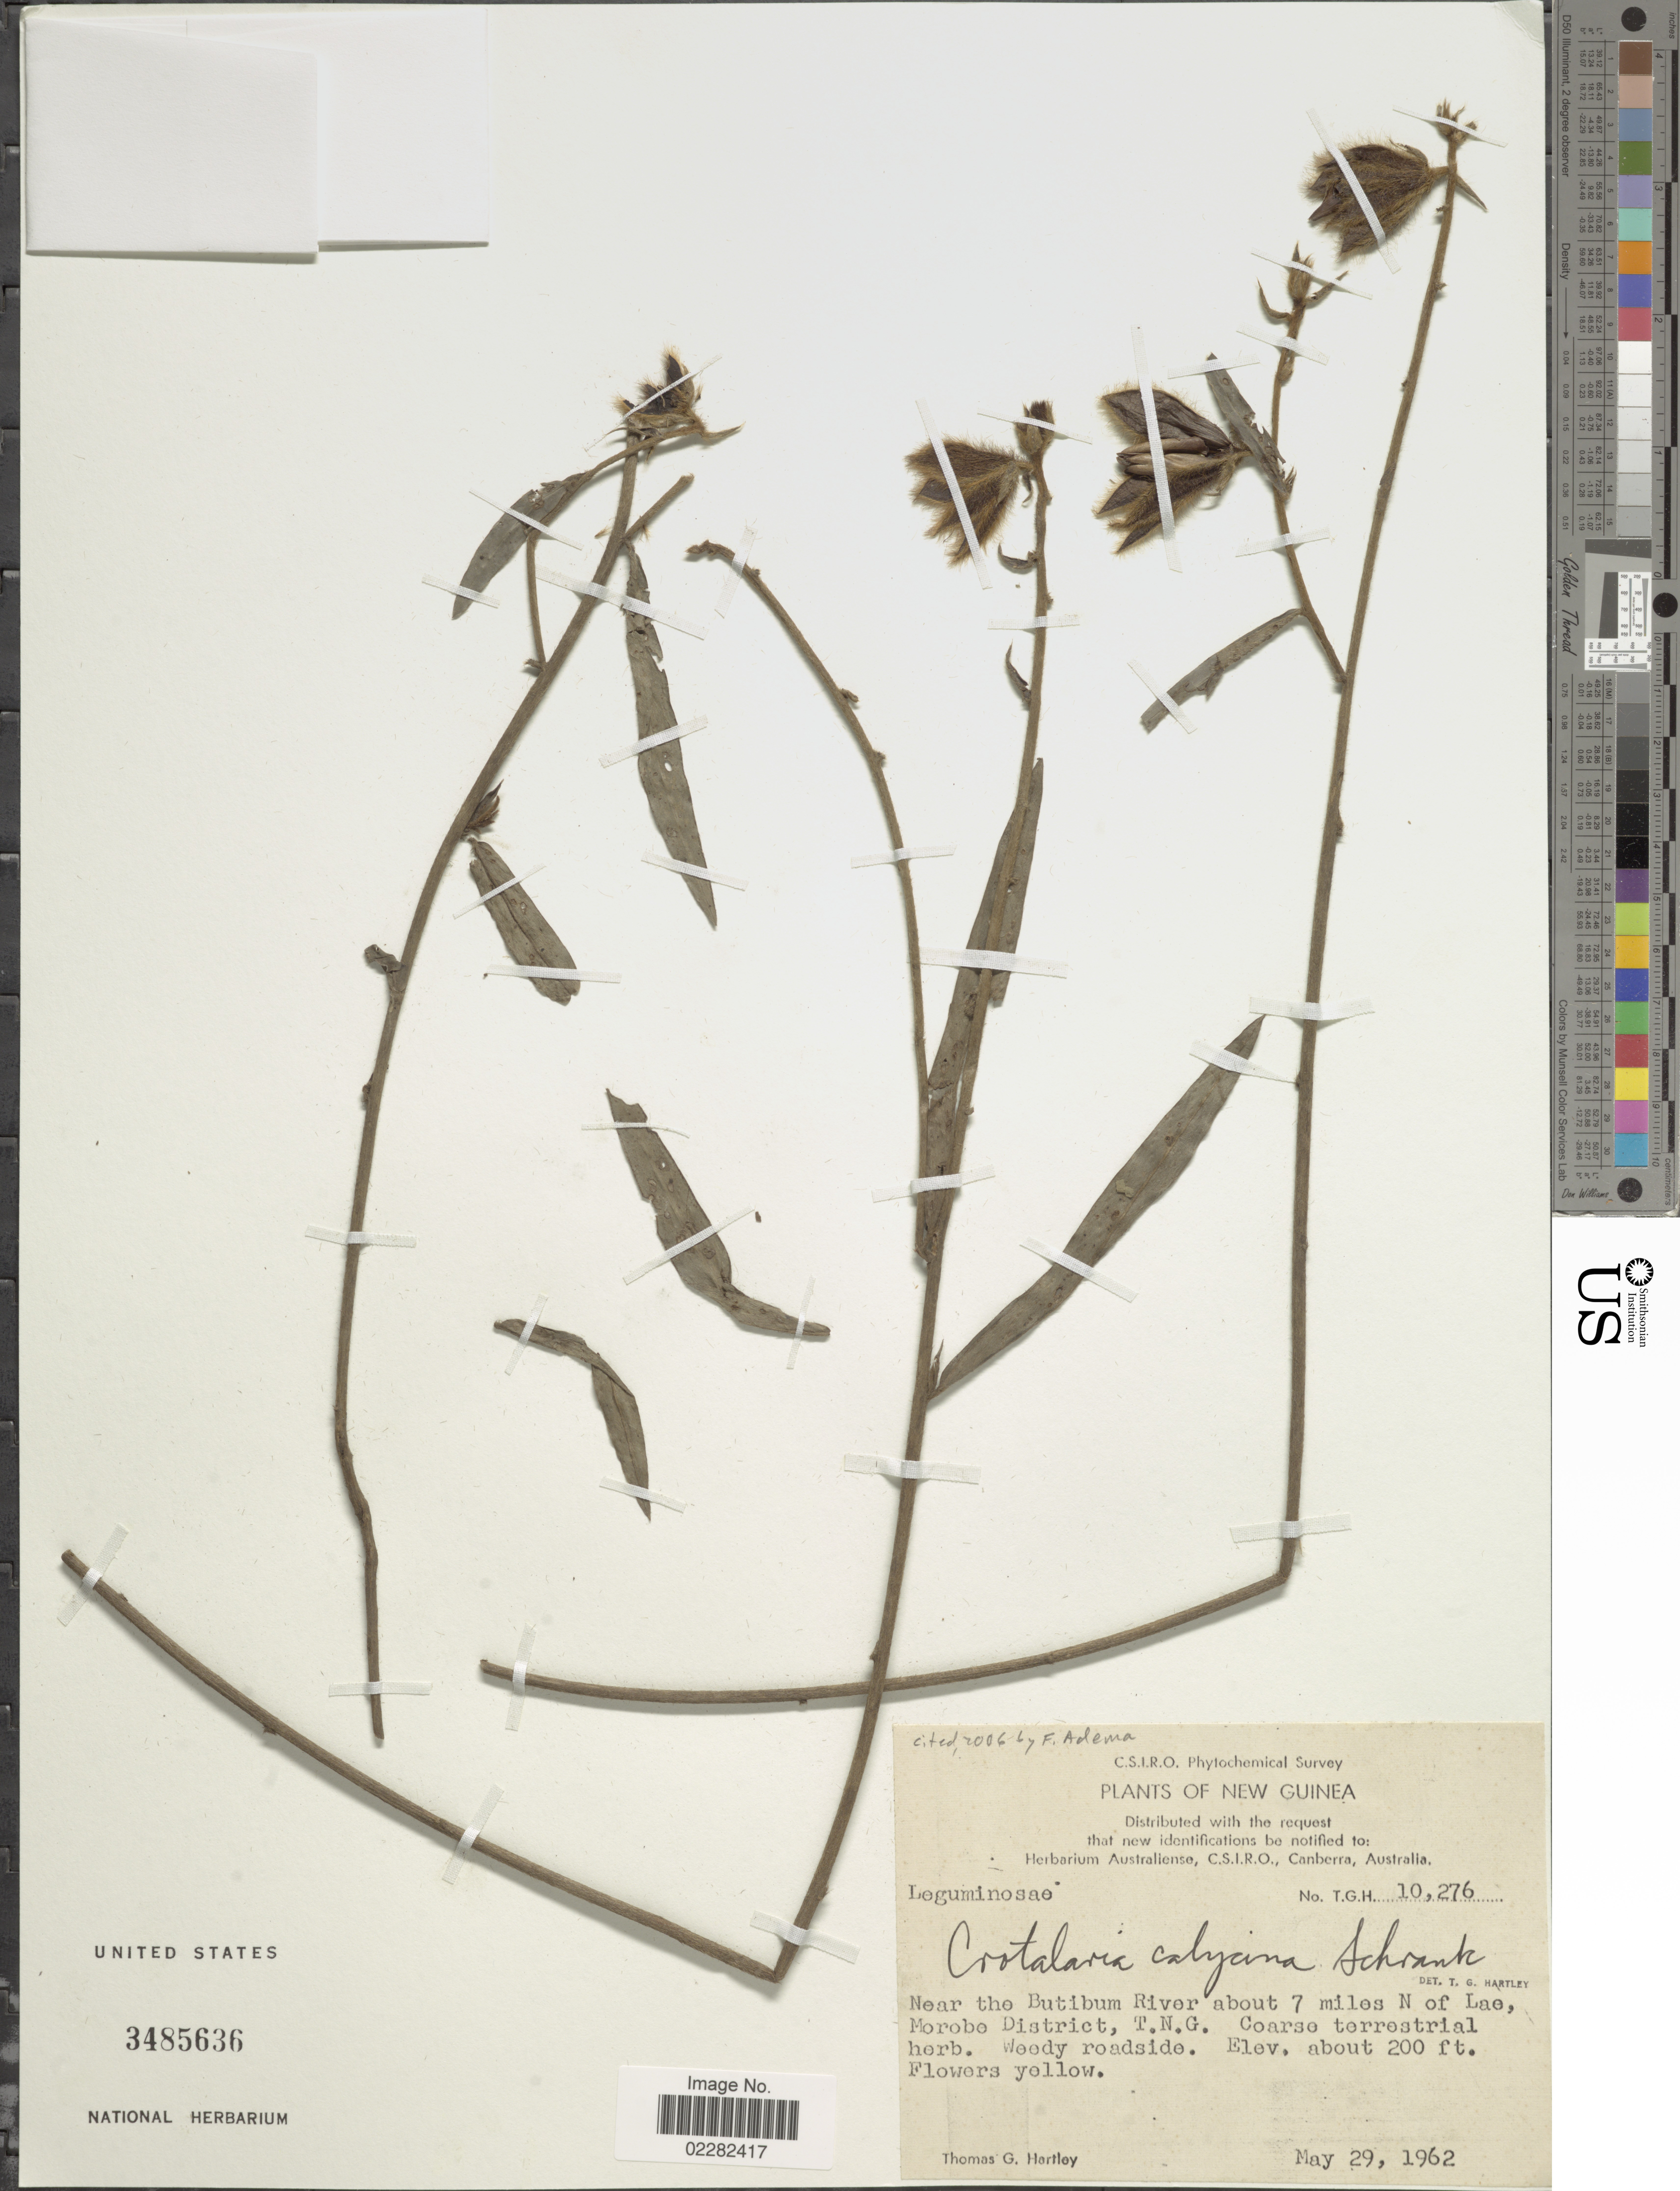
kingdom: Plantae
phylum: Tracheophyta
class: Magnoliopsida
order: Fabales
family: Fabaceae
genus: Crotalaria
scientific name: Crotalaria calycina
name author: Schrank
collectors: T. G. Hartley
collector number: TGH 10276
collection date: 1962-05-29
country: Papua New Guinea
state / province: Morobe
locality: New Guinea, Near the Butibum River about 7 miles N of Lae, Morobe District, T.N.G.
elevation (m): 61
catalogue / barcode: US 3485636